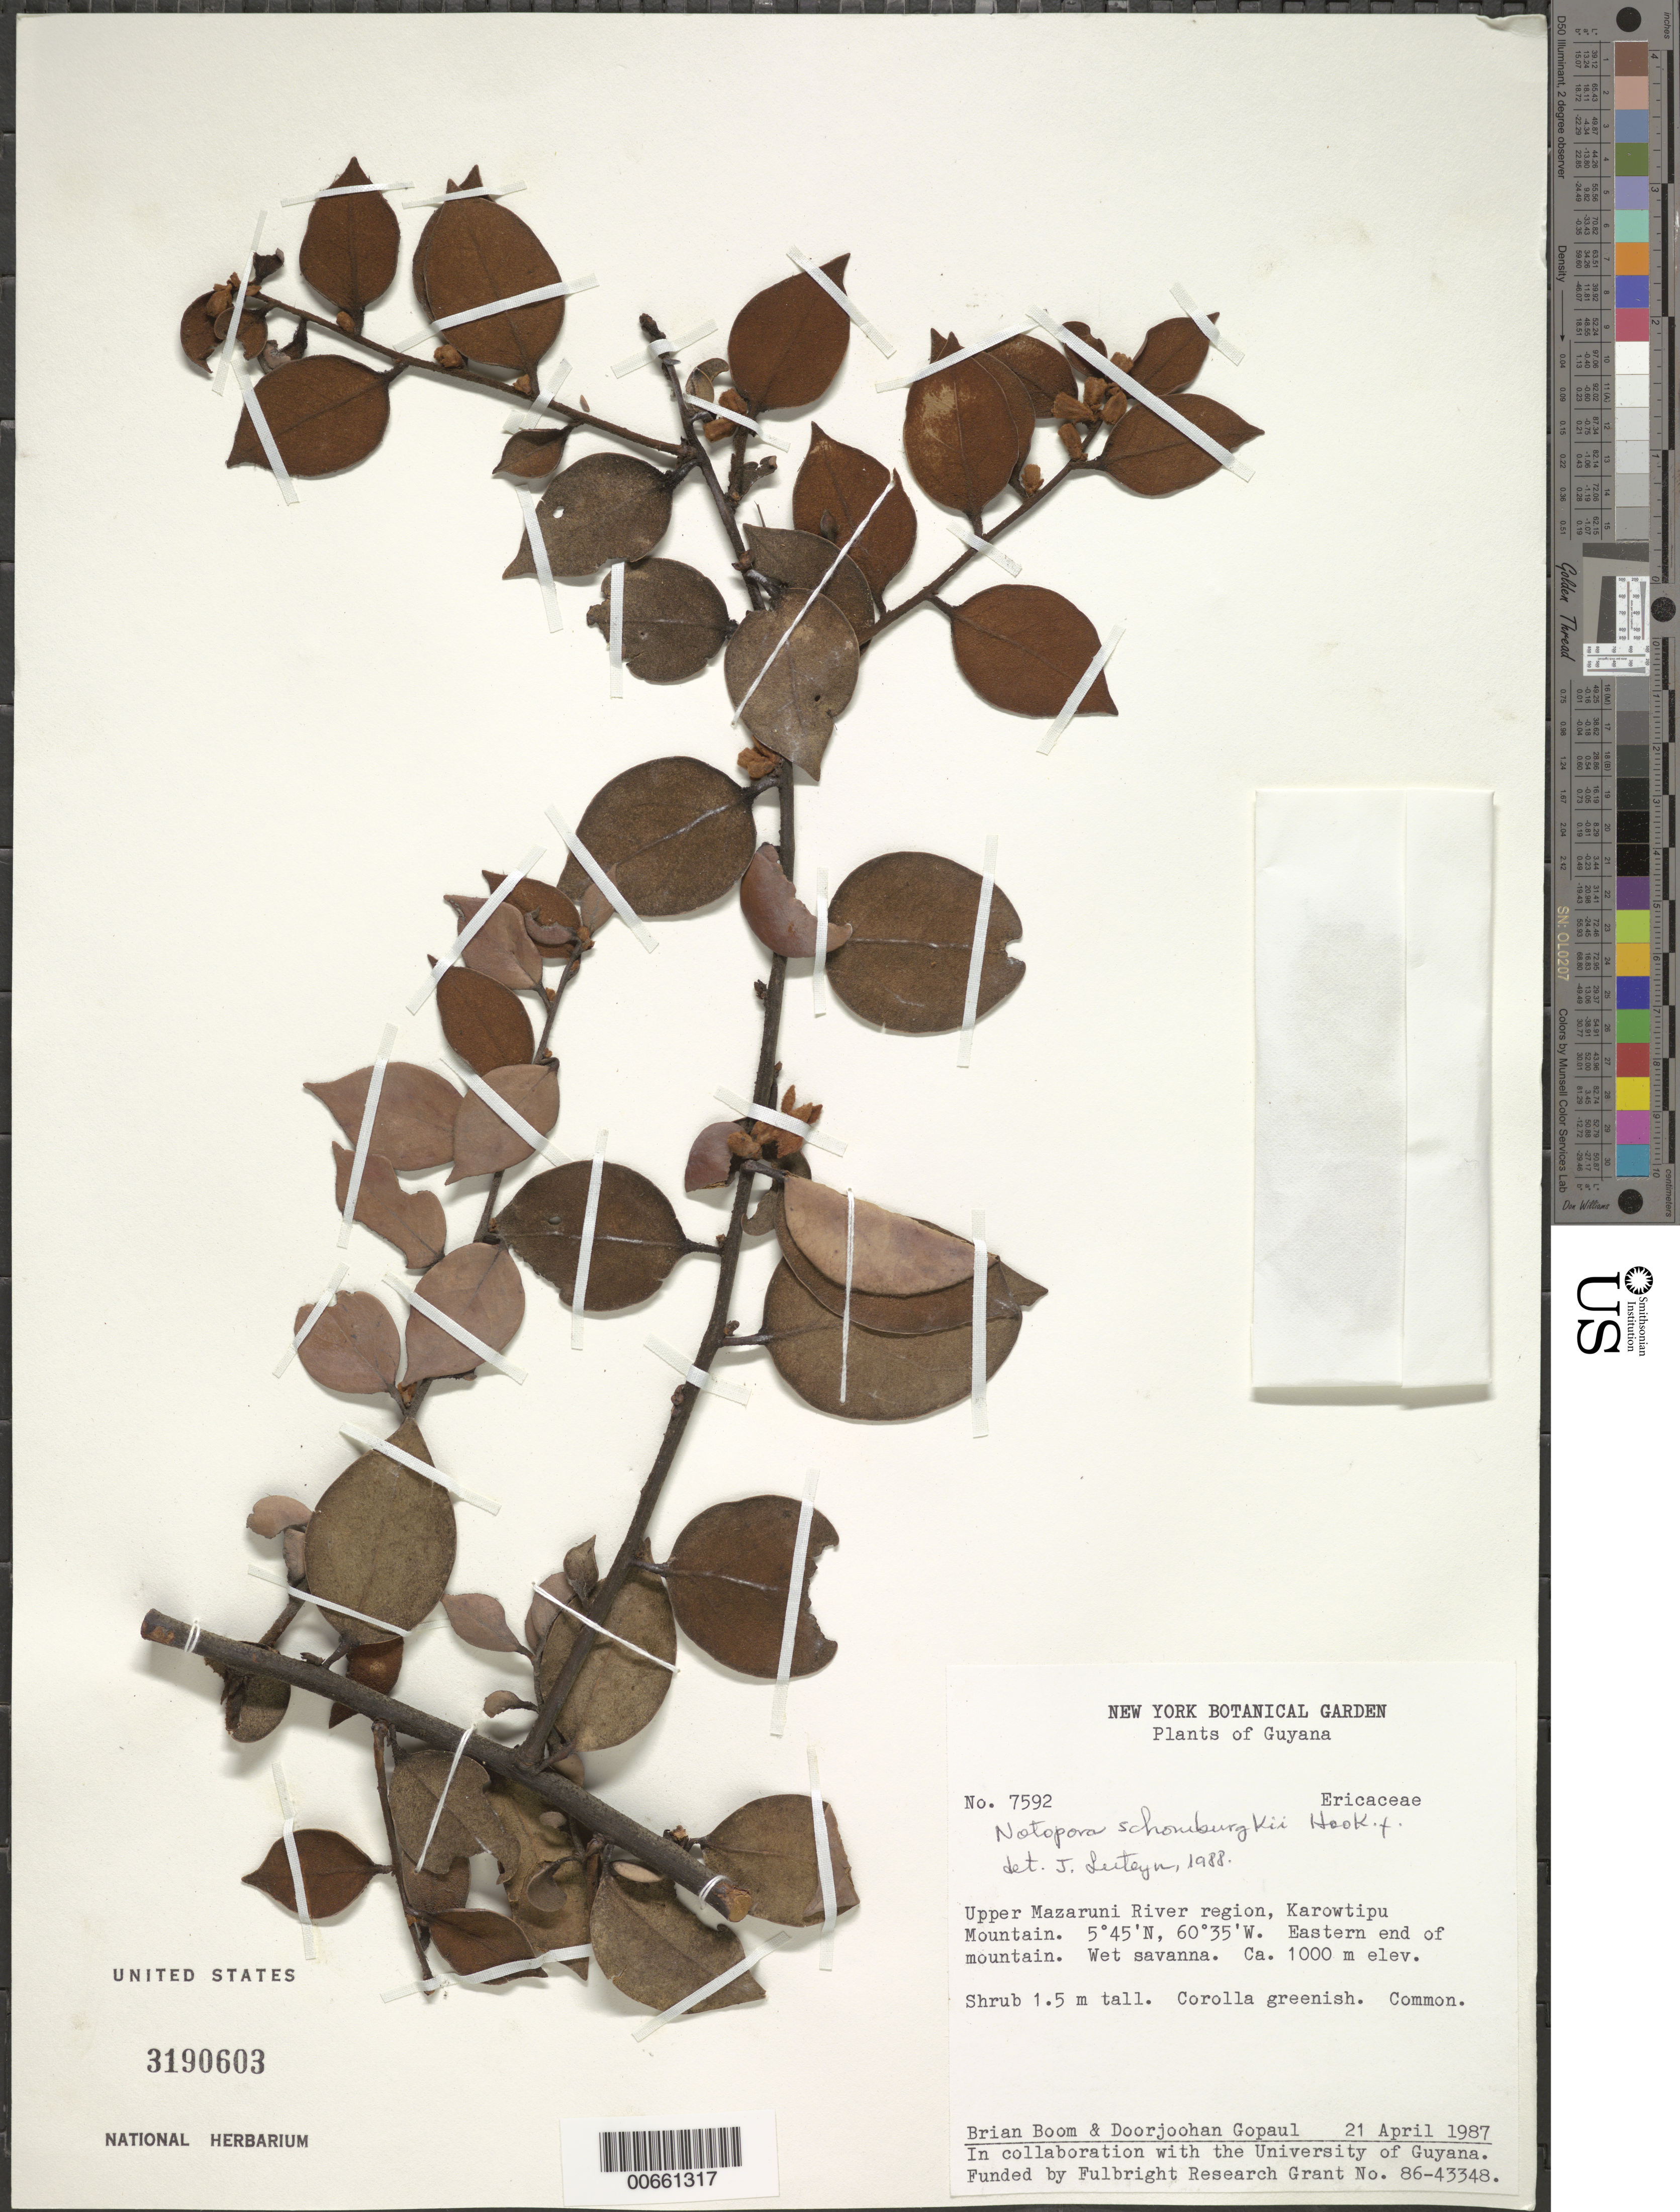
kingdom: Plantae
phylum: Tracheophyta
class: Magnoliopsida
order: Ericales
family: Ericaceae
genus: Notopora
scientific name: Notopora schomburgkii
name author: Hook. f.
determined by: Luteyn, J. L.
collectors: B. M. Boom & D. Gopaul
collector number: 7592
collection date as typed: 21-Apr-87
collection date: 1987-04-21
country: Guyana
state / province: Cuyuni-Mazaruni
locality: Karowtipu Mt., upper Mazaruni R. region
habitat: Wet savanna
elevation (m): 1000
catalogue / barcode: US 3190603